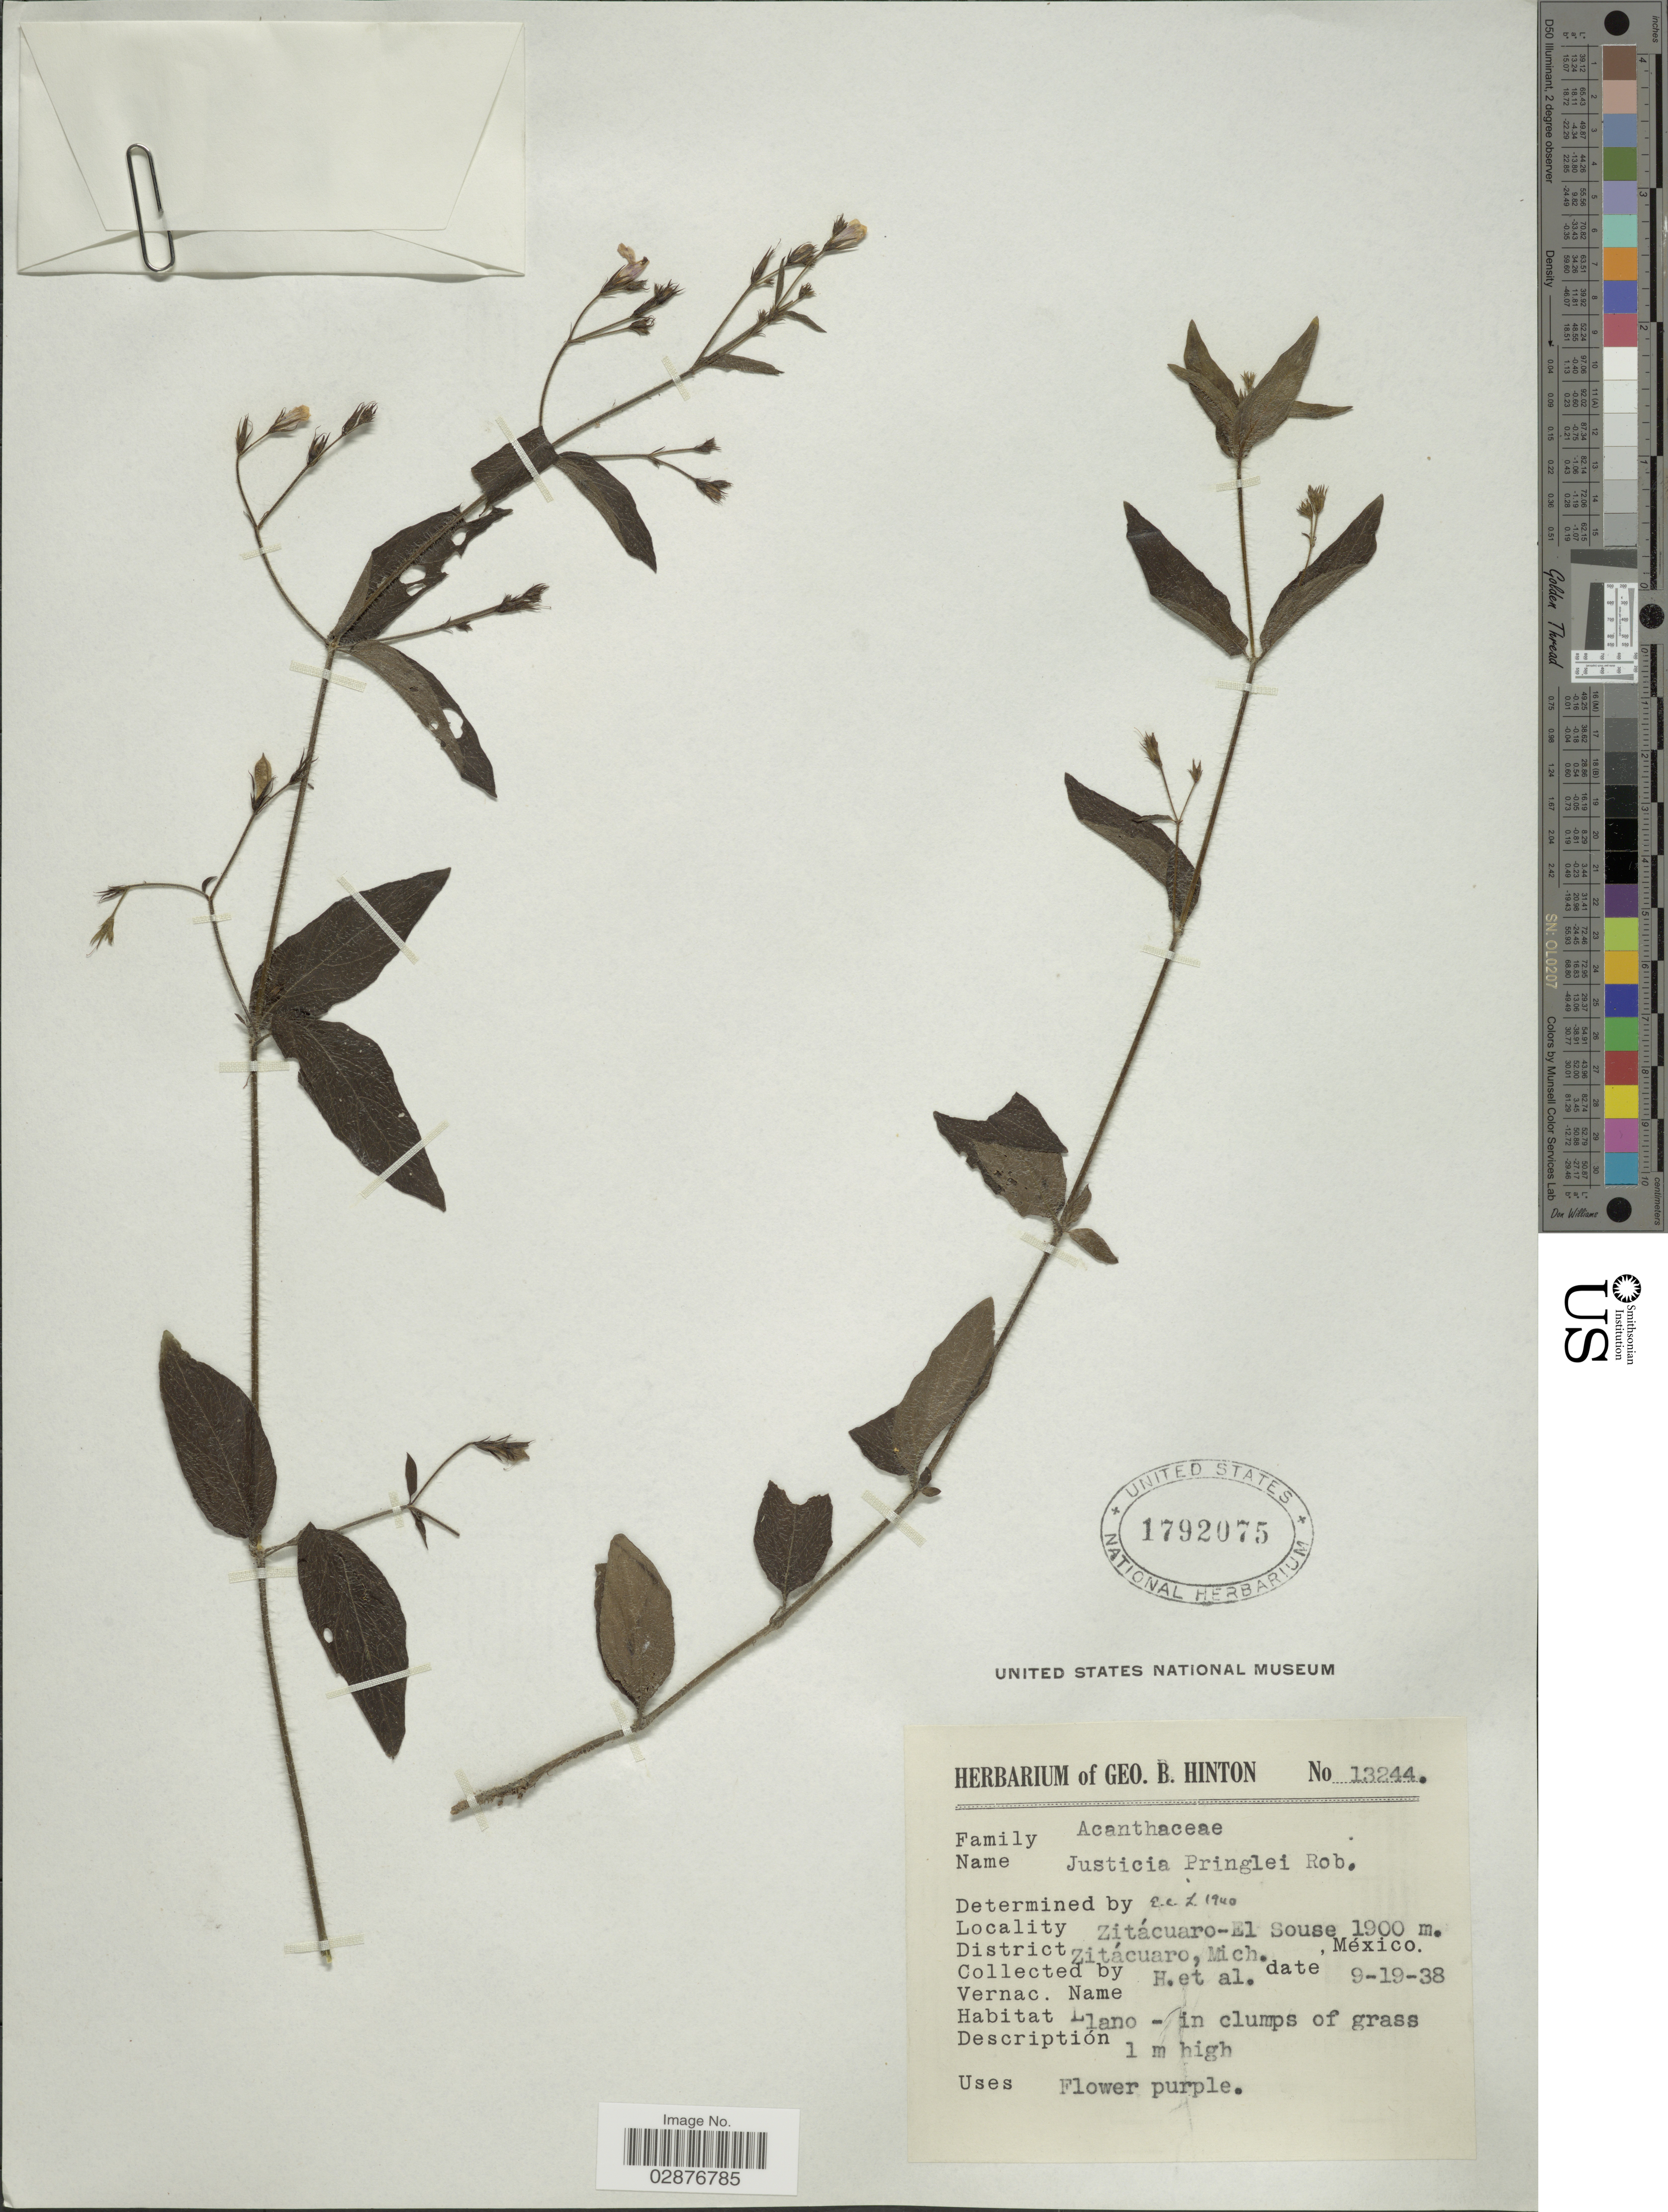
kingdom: Plantae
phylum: Tracheophyta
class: Magnoliopsida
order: Lamiales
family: Acanthaceae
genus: Justicia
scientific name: Justicia pringlei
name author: B.L. Rob.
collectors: G. B. Hinton & et al.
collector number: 13244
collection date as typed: Transcribed d/m/y: 19/9/38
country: Mexico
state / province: Michoacán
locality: Zitácuaro - El Souse, District Zitácuaro.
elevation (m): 1900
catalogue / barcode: US 1792075